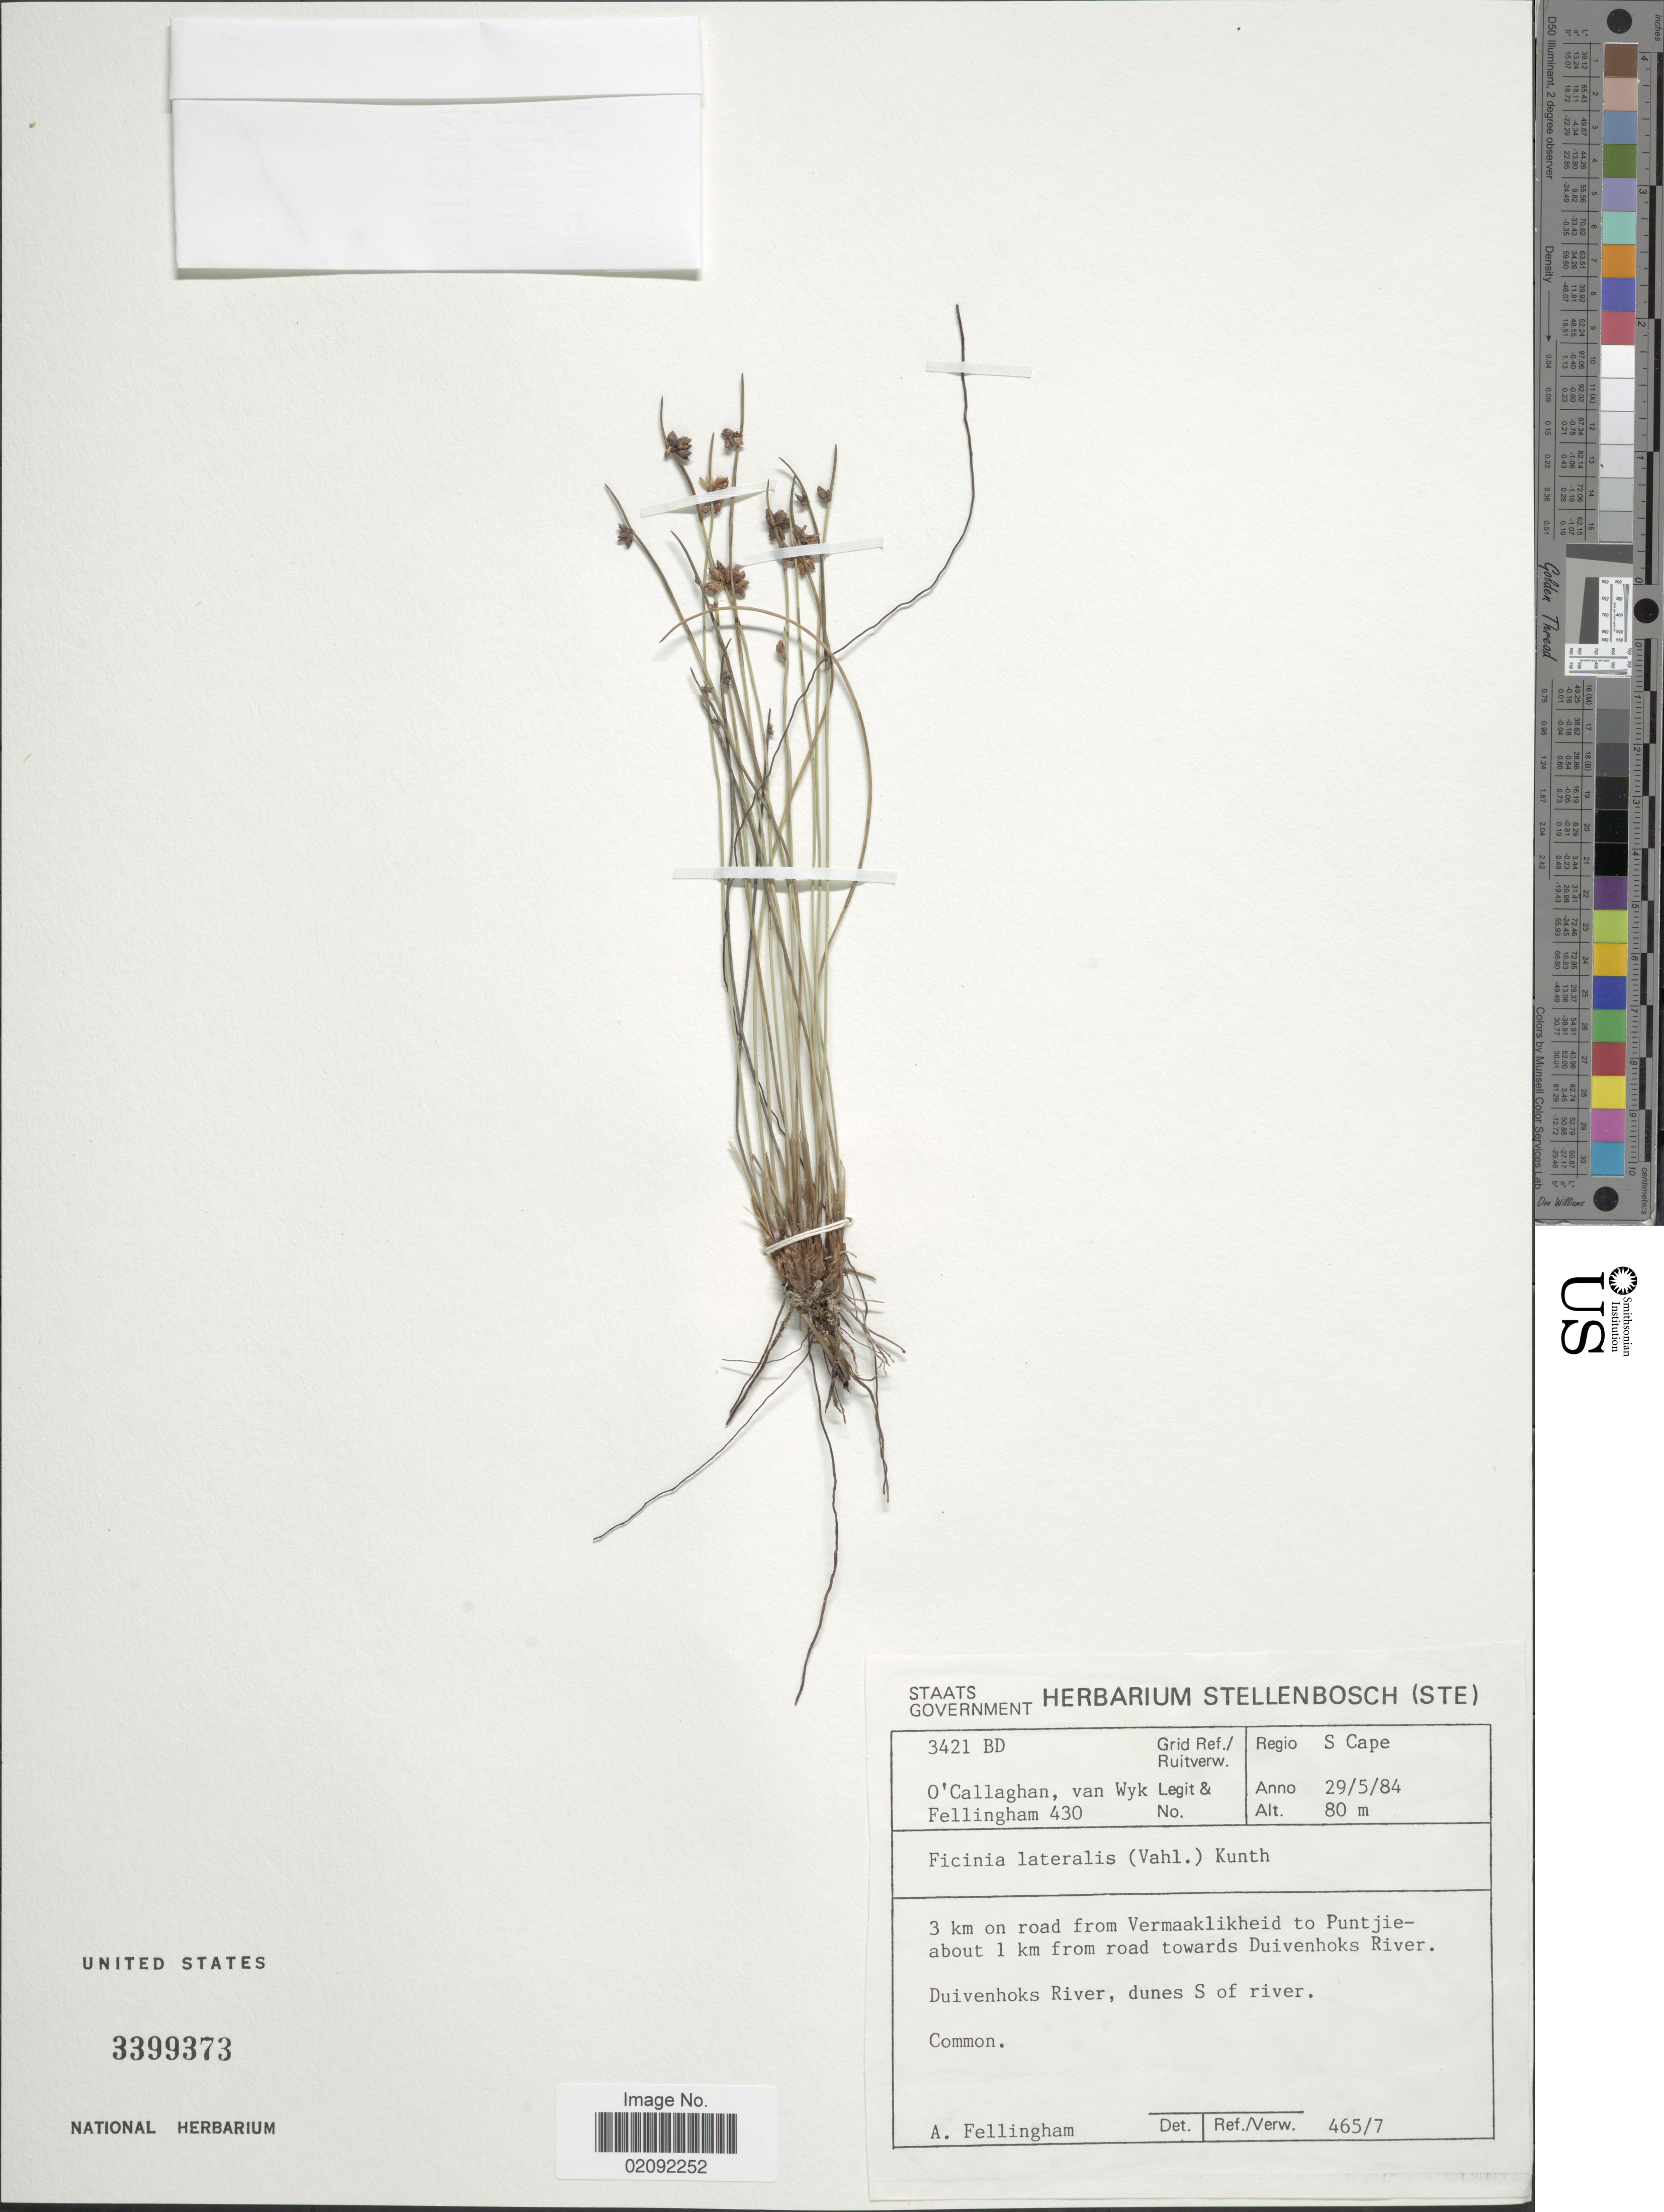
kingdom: Plantae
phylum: Tracheophyta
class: Liliopsida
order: Poales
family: Cyperaceae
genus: Ficinia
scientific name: Ficinia lateralis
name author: (Vahl) Kunth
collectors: O'Callaghan, -. Van Wyk & A. Fellingham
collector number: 430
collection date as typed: Transcribed d/m/y: 29/5/84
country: South Africa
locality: Regio S Cape, 3 km on road from Vermaaklikheid to Puntjie- about 1 km from road towards Duivenhoks River. Duivenhoks River, dunes S of river, Common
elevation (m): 80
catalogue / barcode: US 3399373